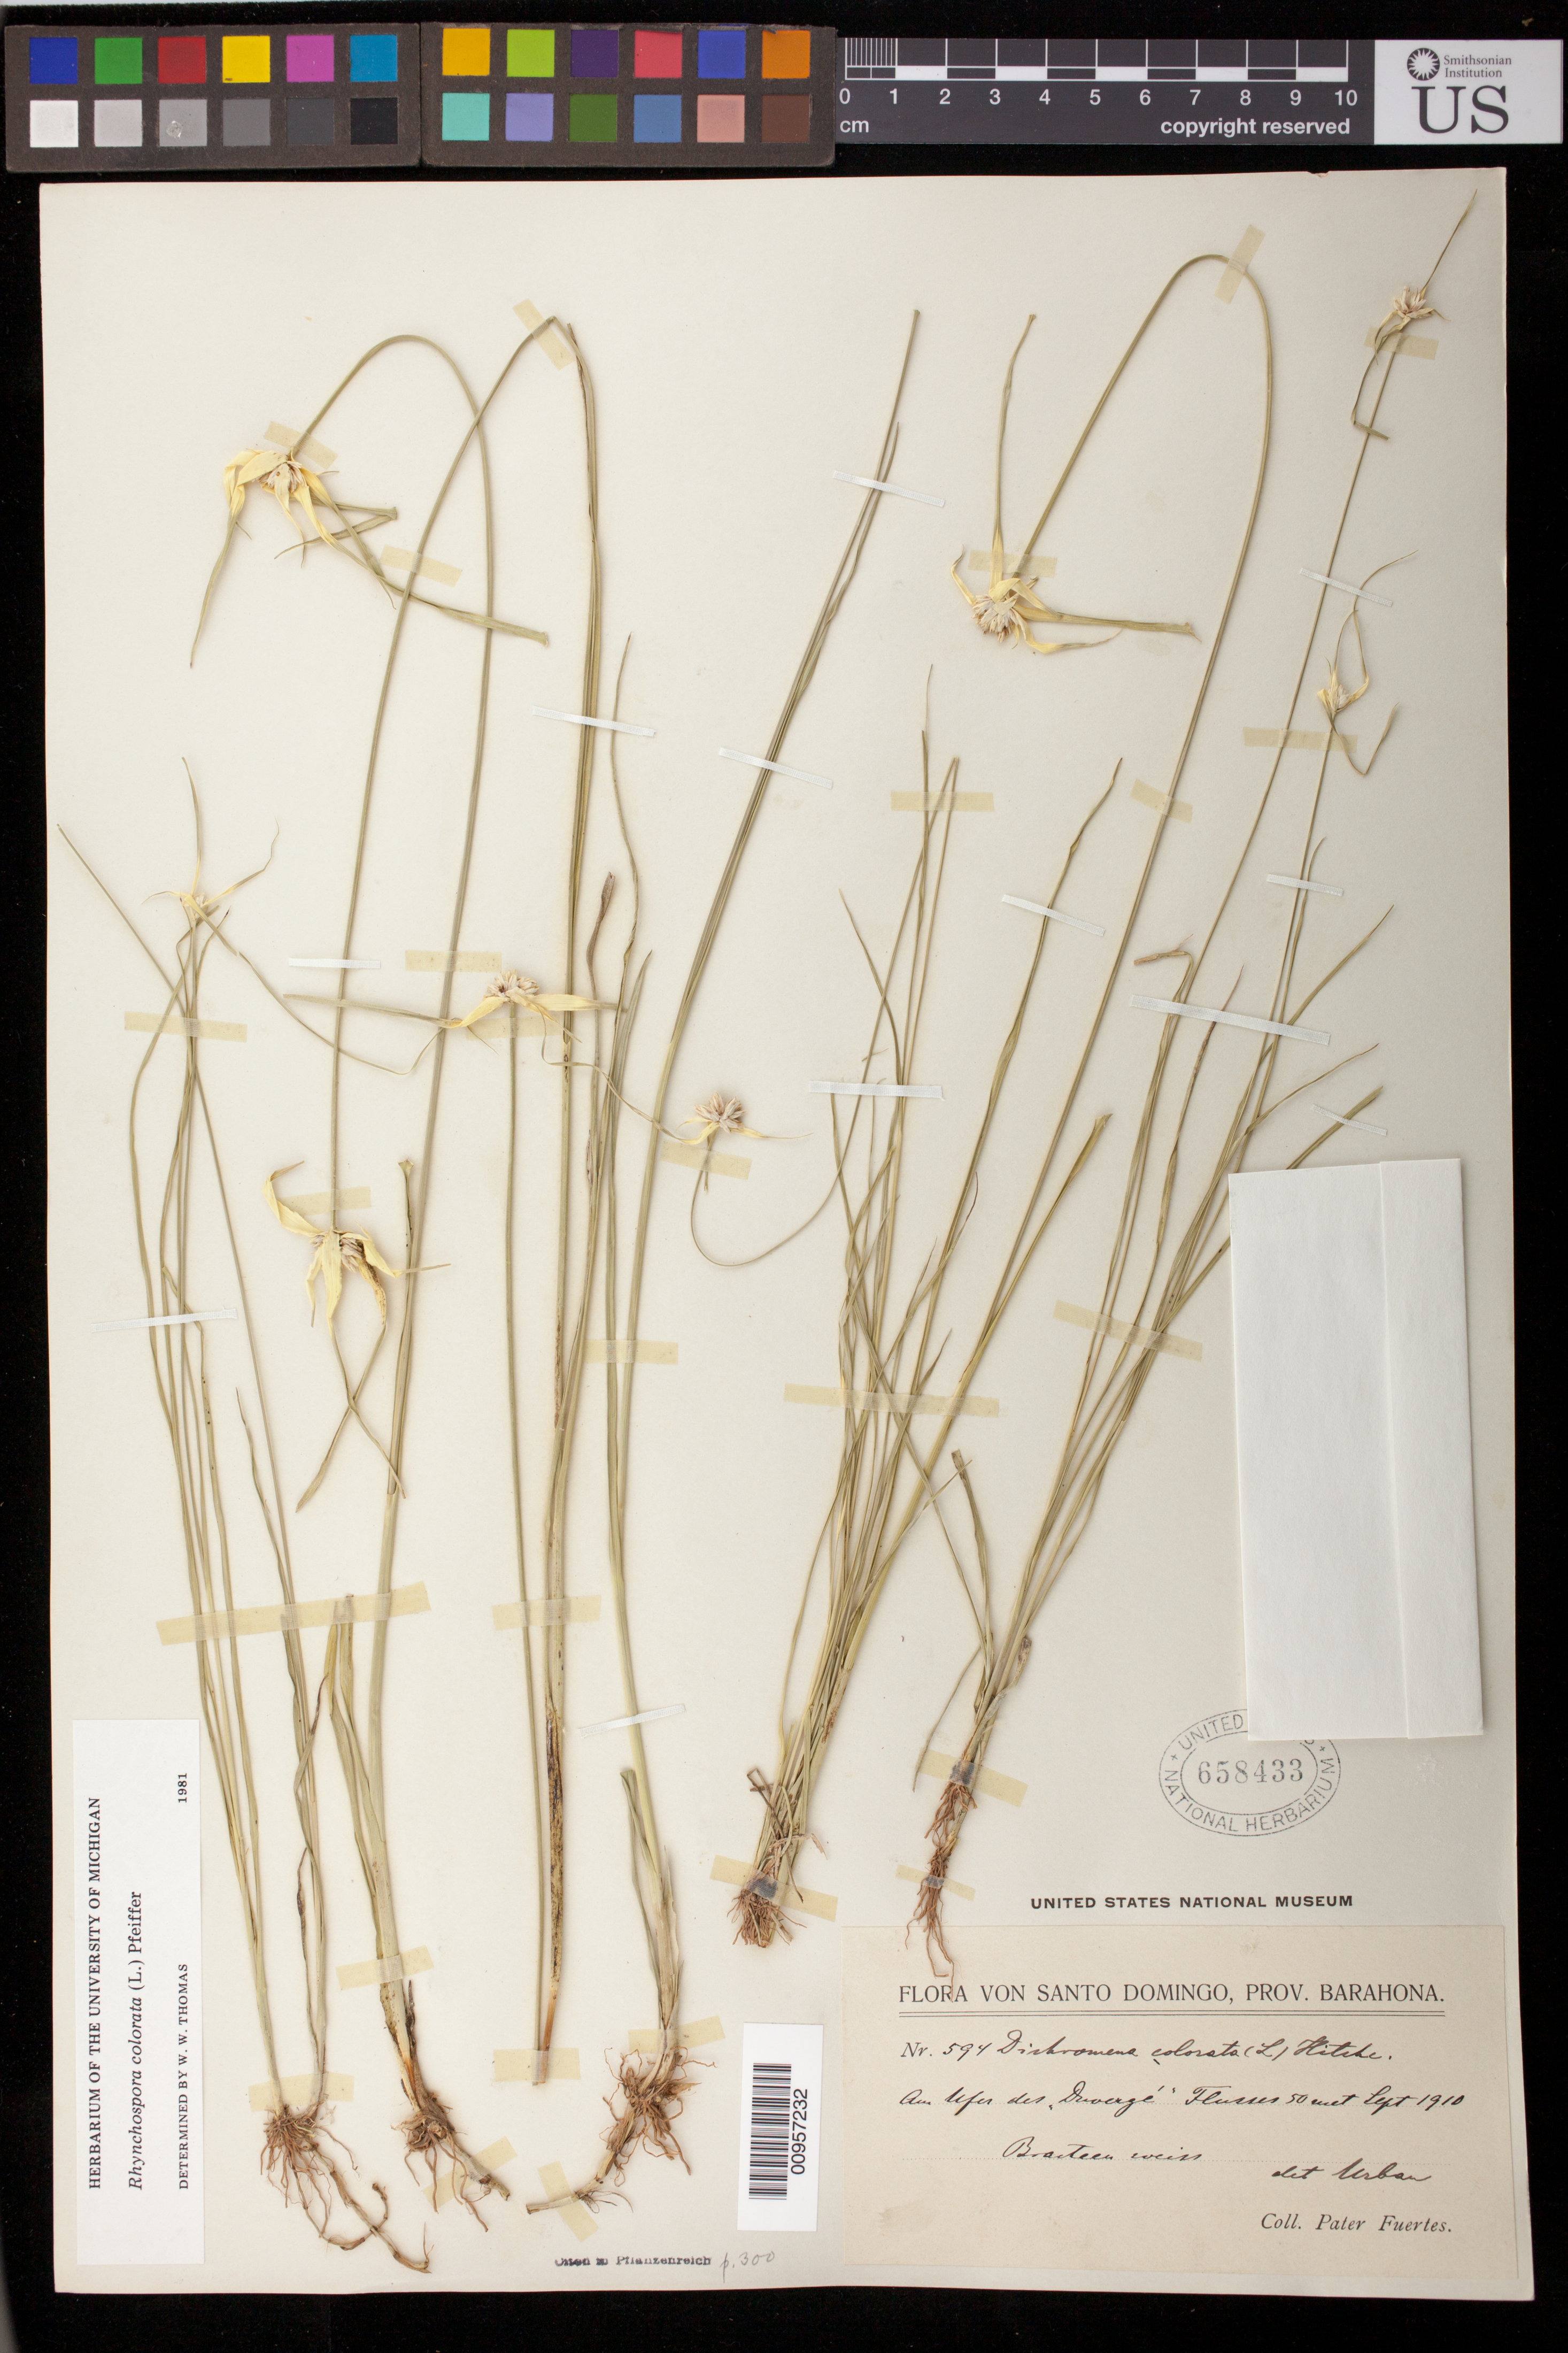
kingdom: Plantae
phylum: Tracheophyta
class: Liliopsida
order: Poales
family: Cyperaceae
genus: Rhynchospora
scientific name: Rhynchospora colorata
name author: (L.) H. Pfeiff.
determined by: Thomas, W. W., (NY), New York Botanical Garden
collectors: M. D. Fuertes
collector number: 594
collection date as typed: Sep 1910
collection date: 1910-09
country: Dominican Republic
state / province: Barahona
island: Hispaniola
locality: "au lifer des Duvergé, Fluusses"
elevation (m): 50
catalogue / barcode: US 658433